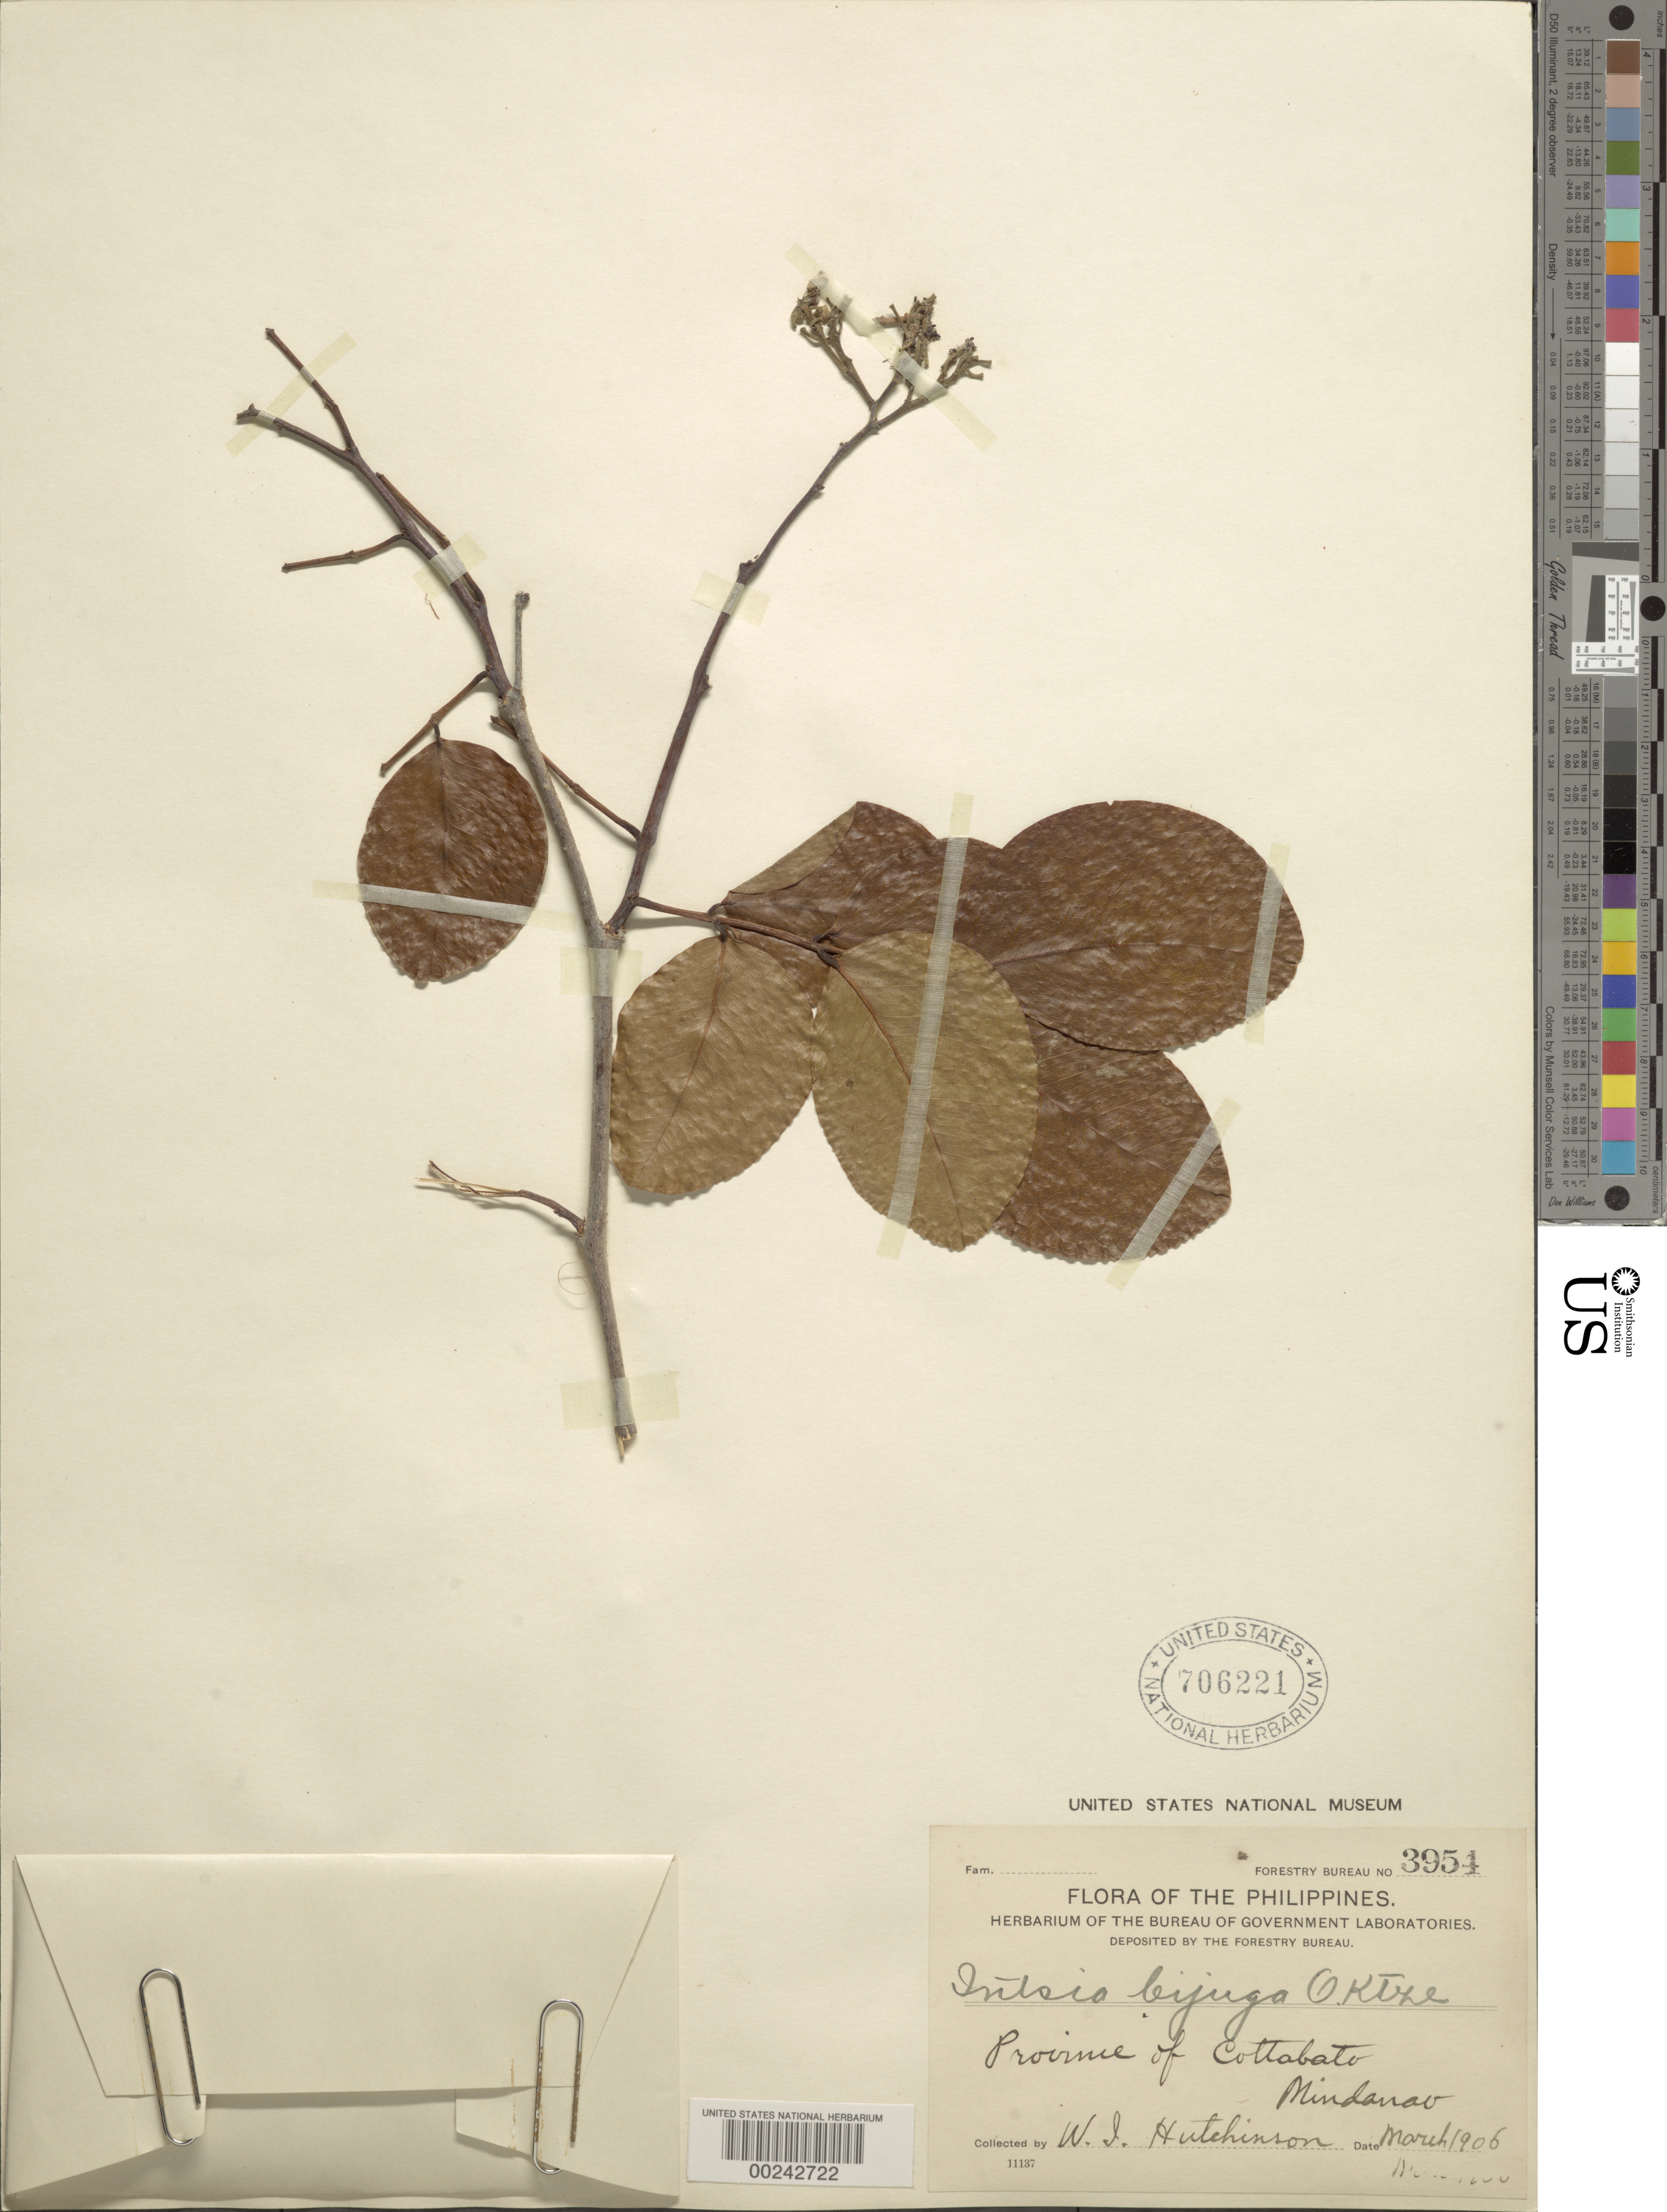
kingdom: Plantae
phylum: Tracheophyta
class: Magnoliopsida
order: Fabales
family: Fabaceae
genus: Intsia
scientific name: Intsia bijuga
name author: (Colebr.) Kuntze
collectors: W. I. Hutchinson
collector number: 3954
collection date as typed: Mar 1906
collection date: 1906-03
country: Philippines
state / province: Soccsksargen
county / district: North Cotabato / South Cotabato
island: Mindanao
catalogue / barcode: US 706221